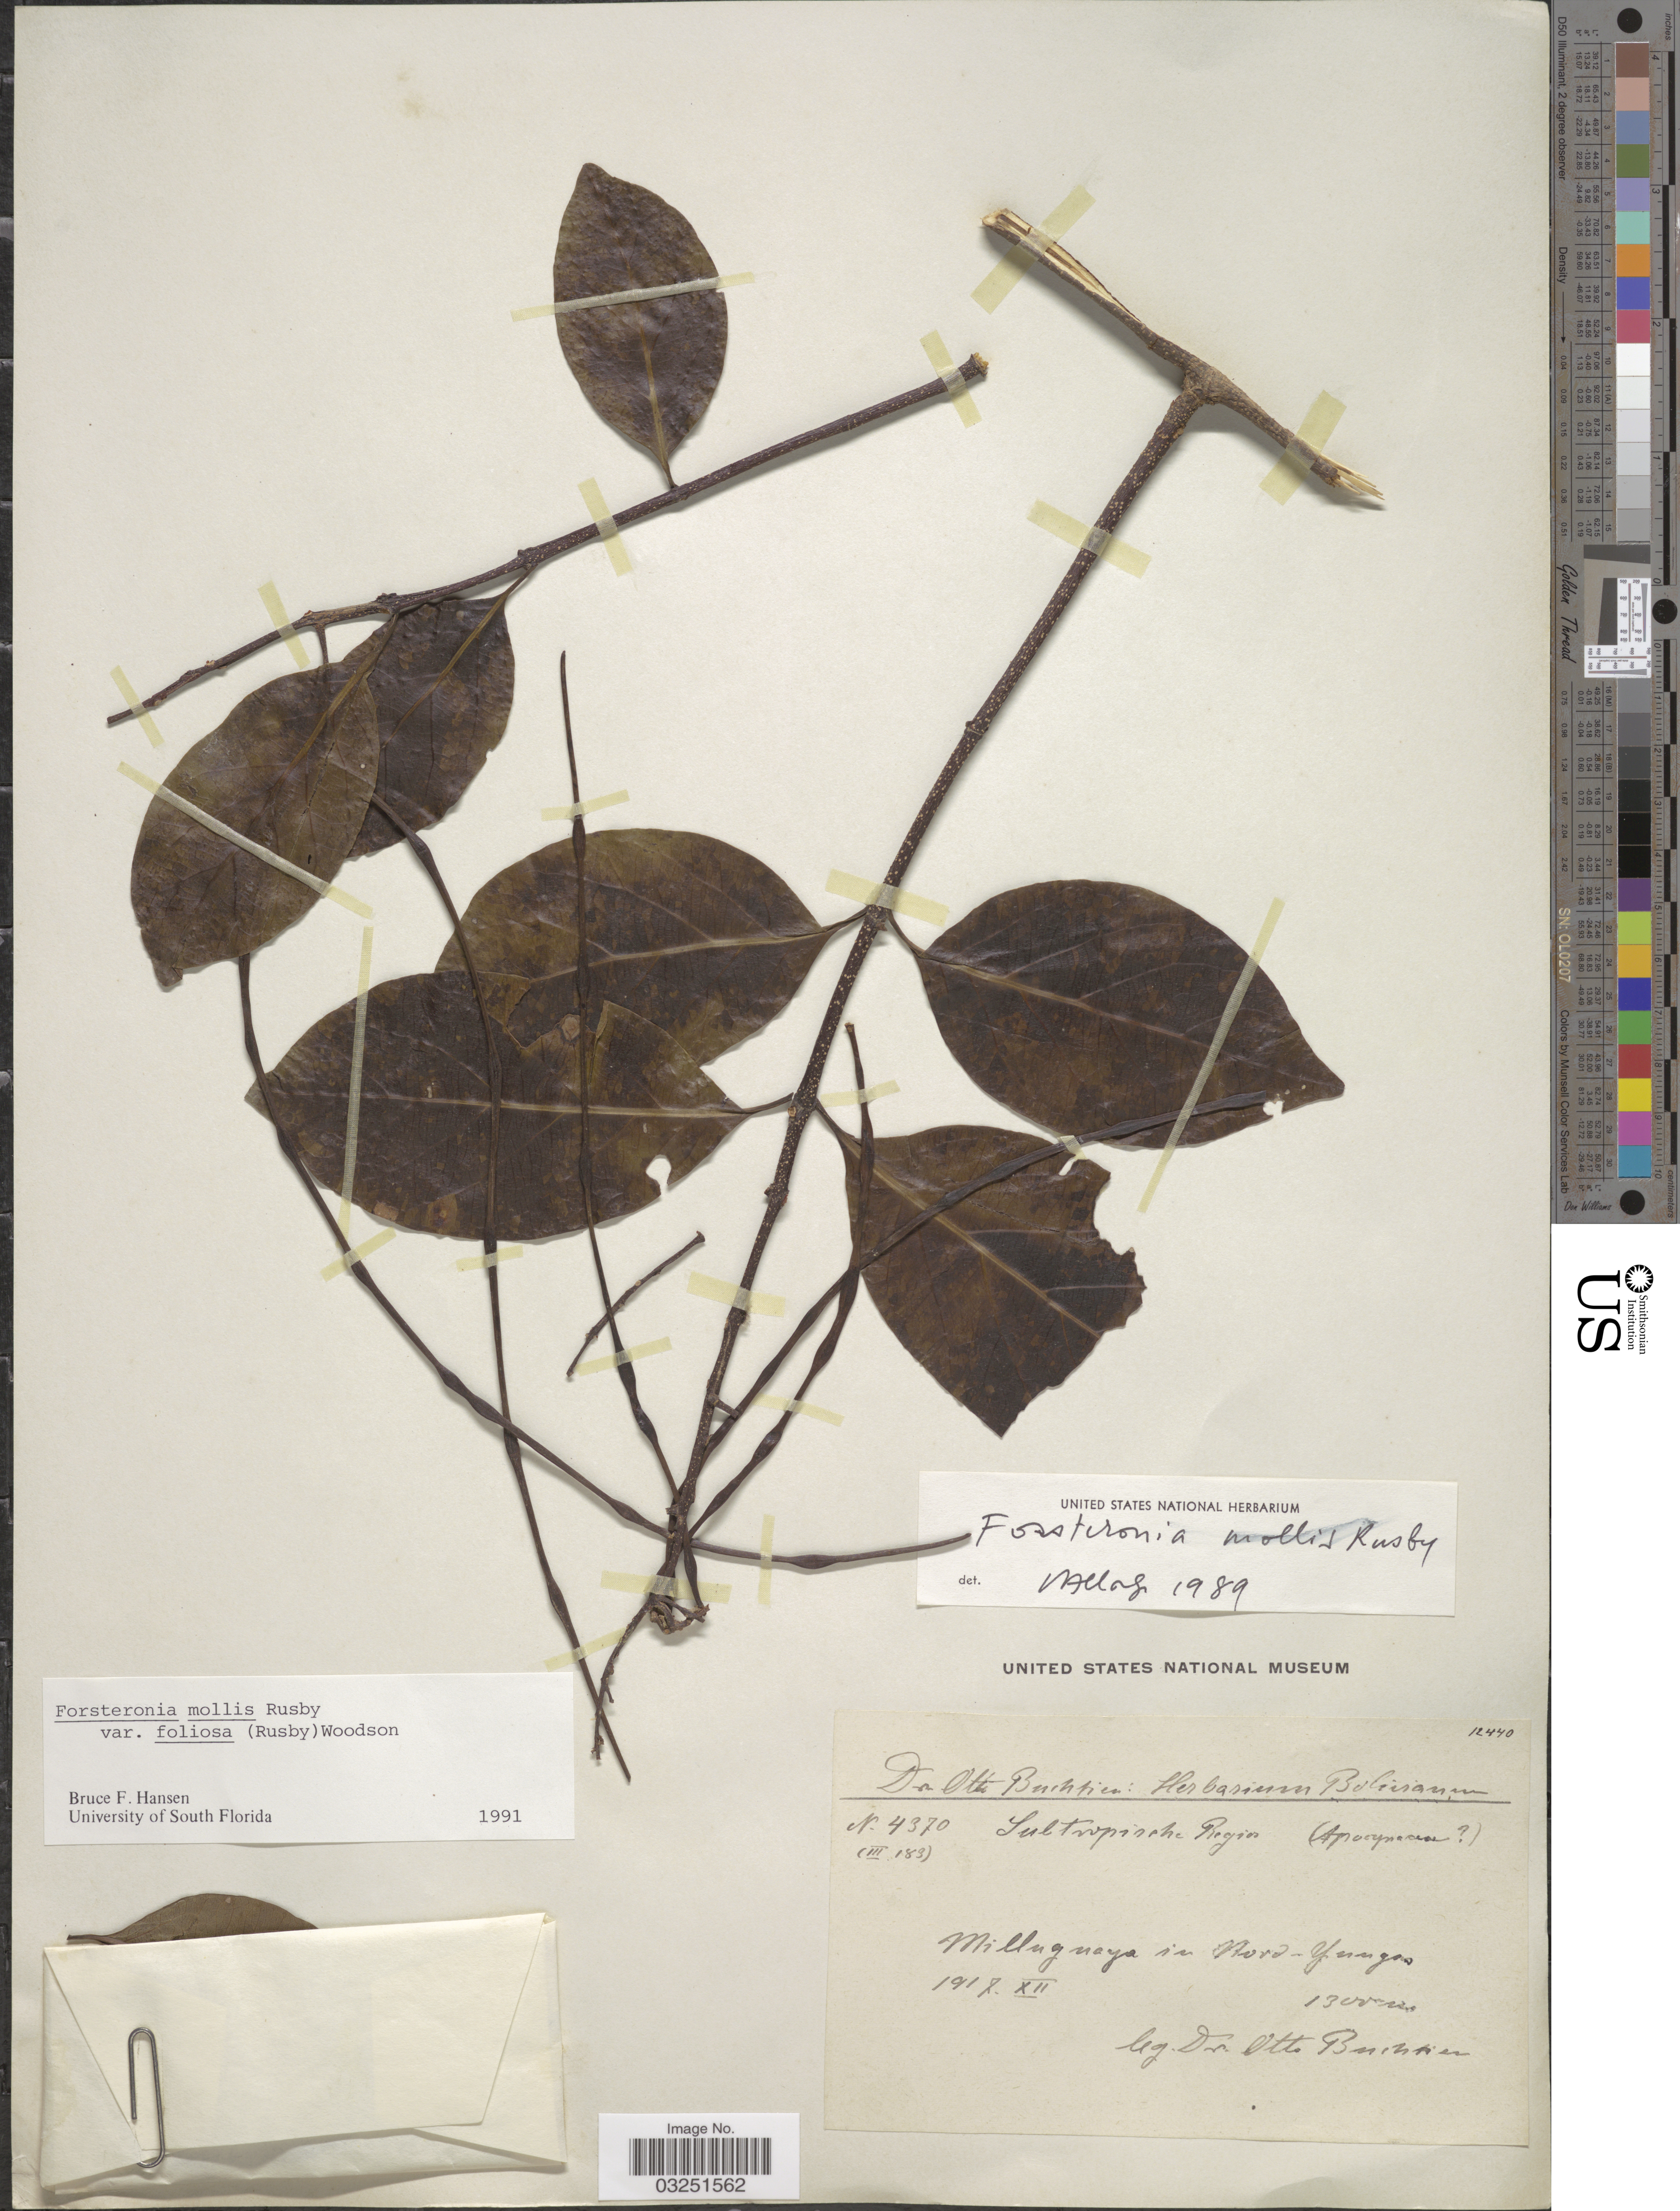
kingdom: Plantae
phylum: Tracheophyta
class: Magnoliopsida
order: Gentianales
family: Apocynaceae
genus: Forsteronia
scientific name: Forsteronia mollis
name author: Rusby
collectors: O. Buchtien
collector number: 4370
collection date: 1917-12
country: Bolivia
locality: Subtropische Region. Milluguaya in Nord-Yungas.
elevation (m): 1300